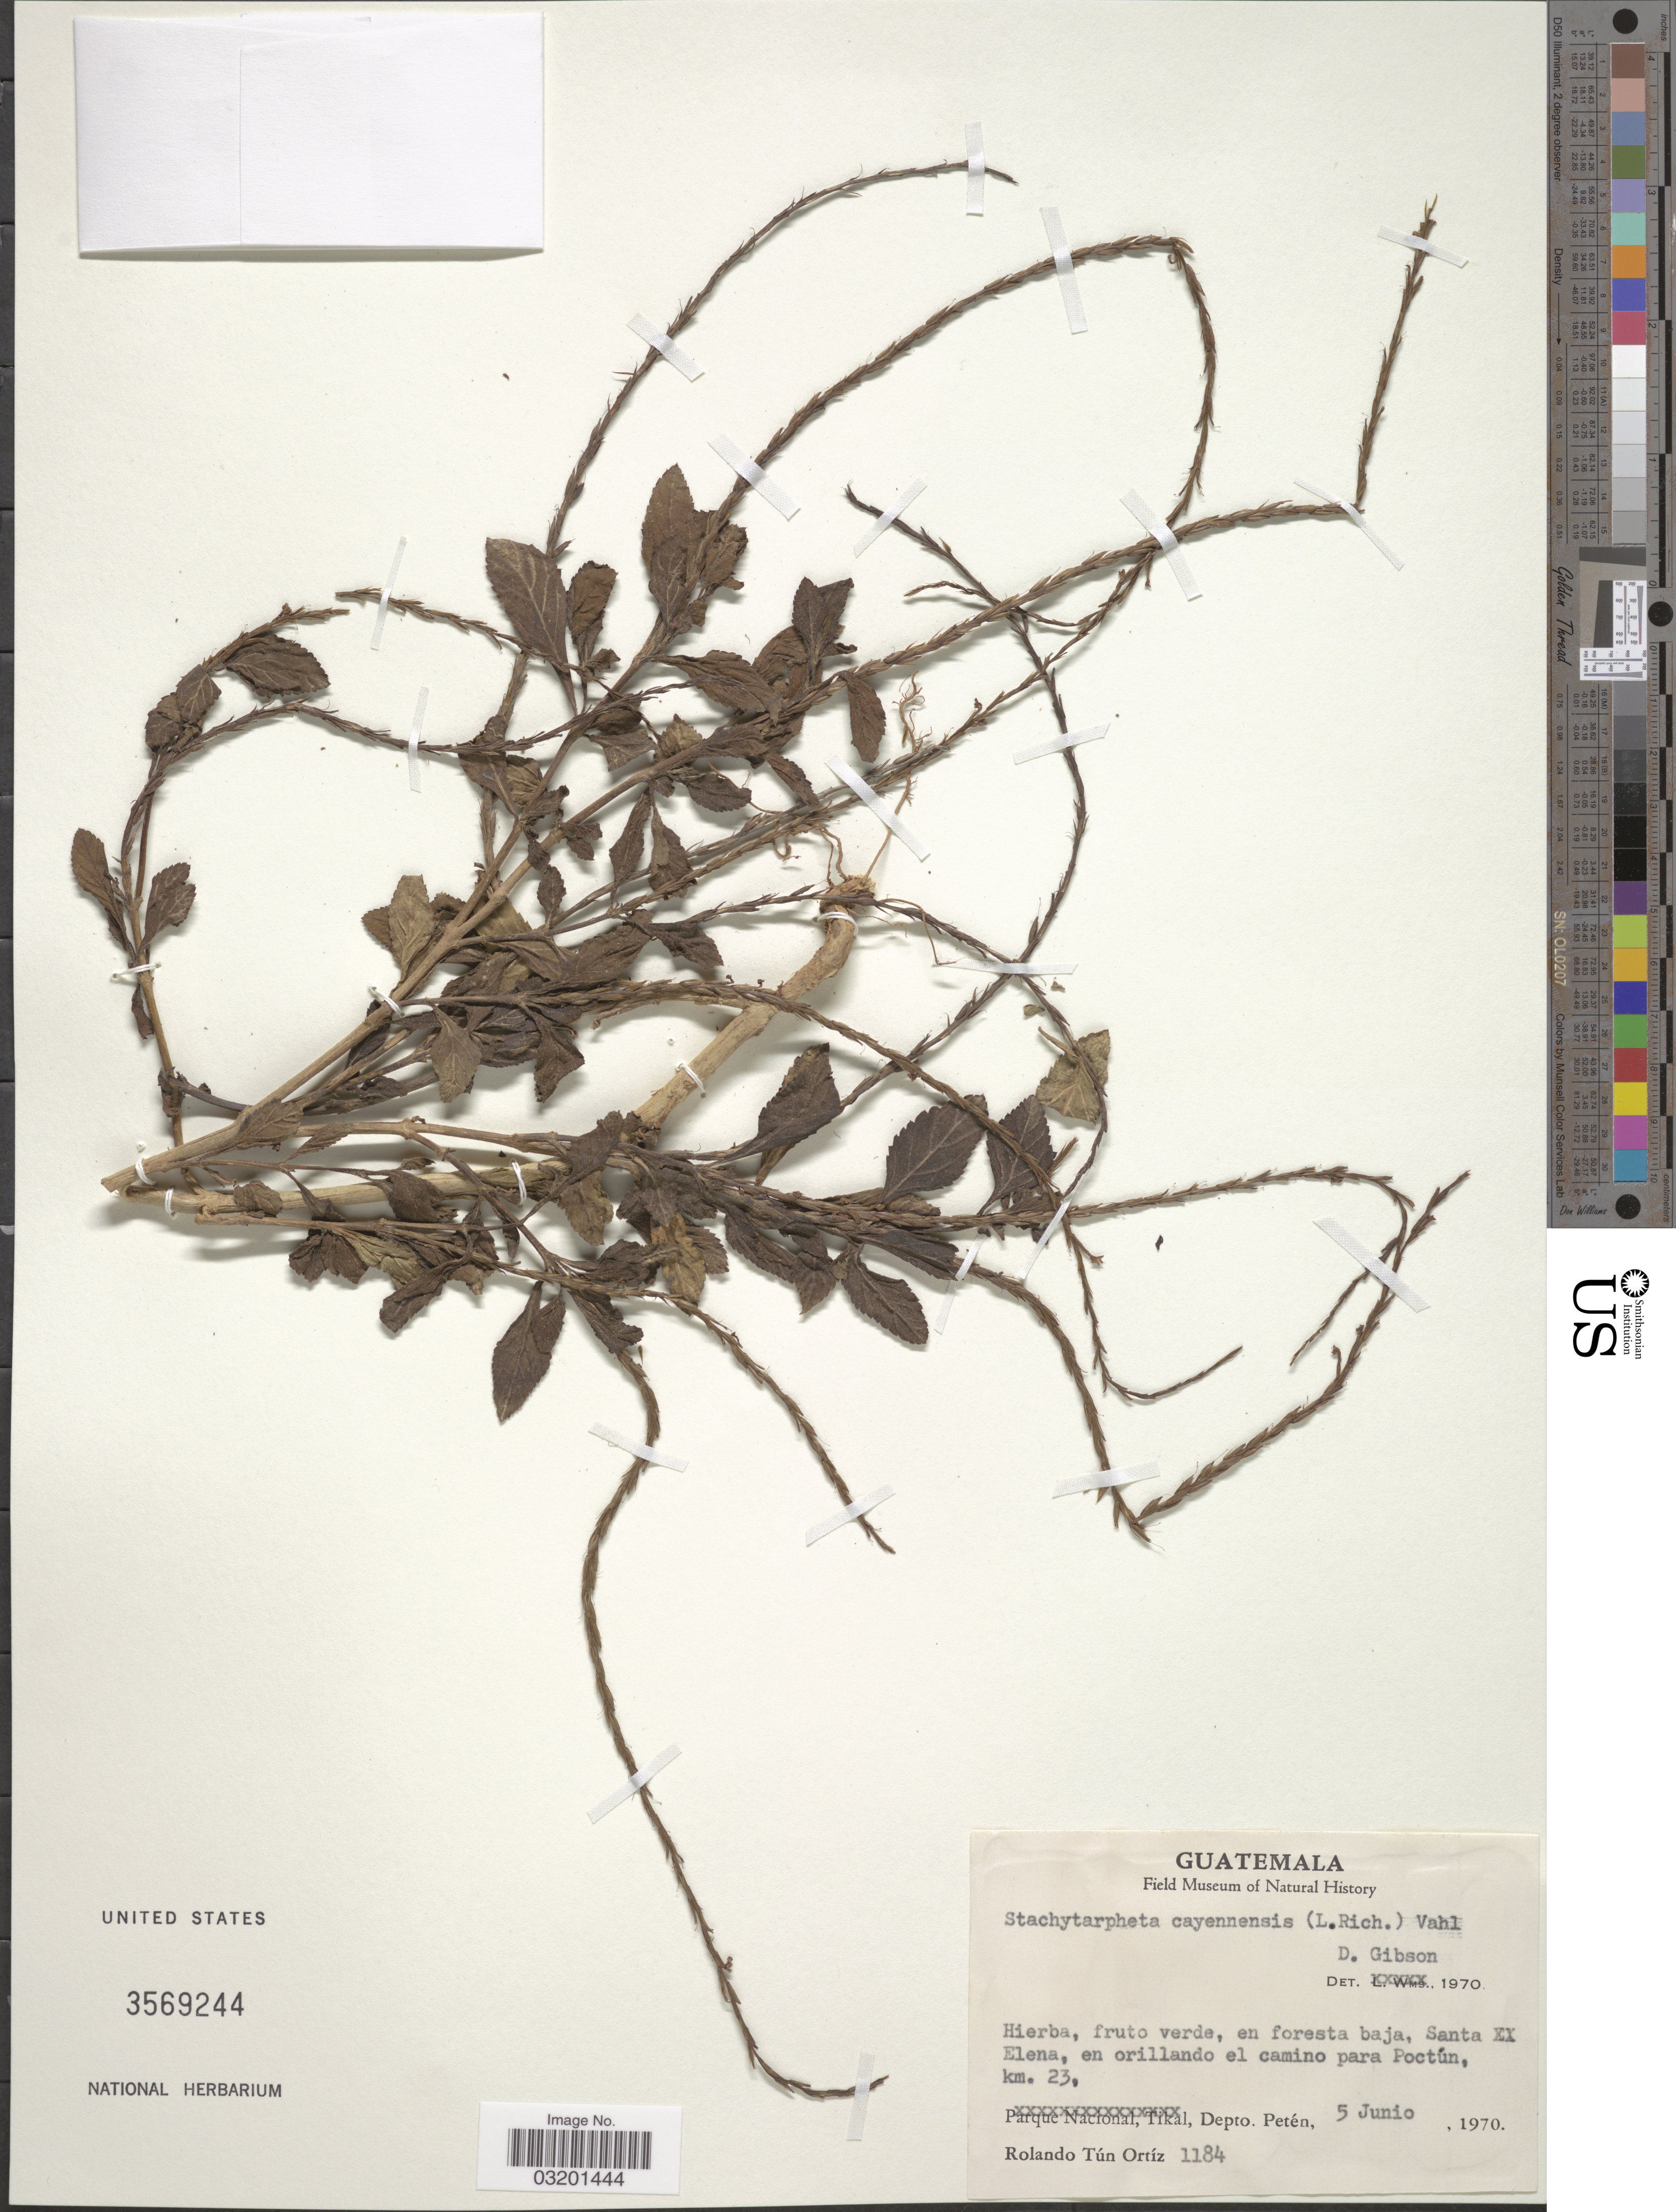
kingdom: Plantae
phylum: Tracheophyta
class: Magnoliopsida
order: Lamiales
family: Verbenaceae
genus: Stachytarpheta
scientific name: Stachytarpheta cayennensis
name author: (Rich.) Vahl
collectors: R. T. Ortíz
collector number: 1184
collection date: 1970-06-05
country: Guatemala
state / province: El Petén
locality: Santa Elena, en orillando el camino para Poctún, km. 23, Depto. Petén.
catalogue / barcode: US 3569244